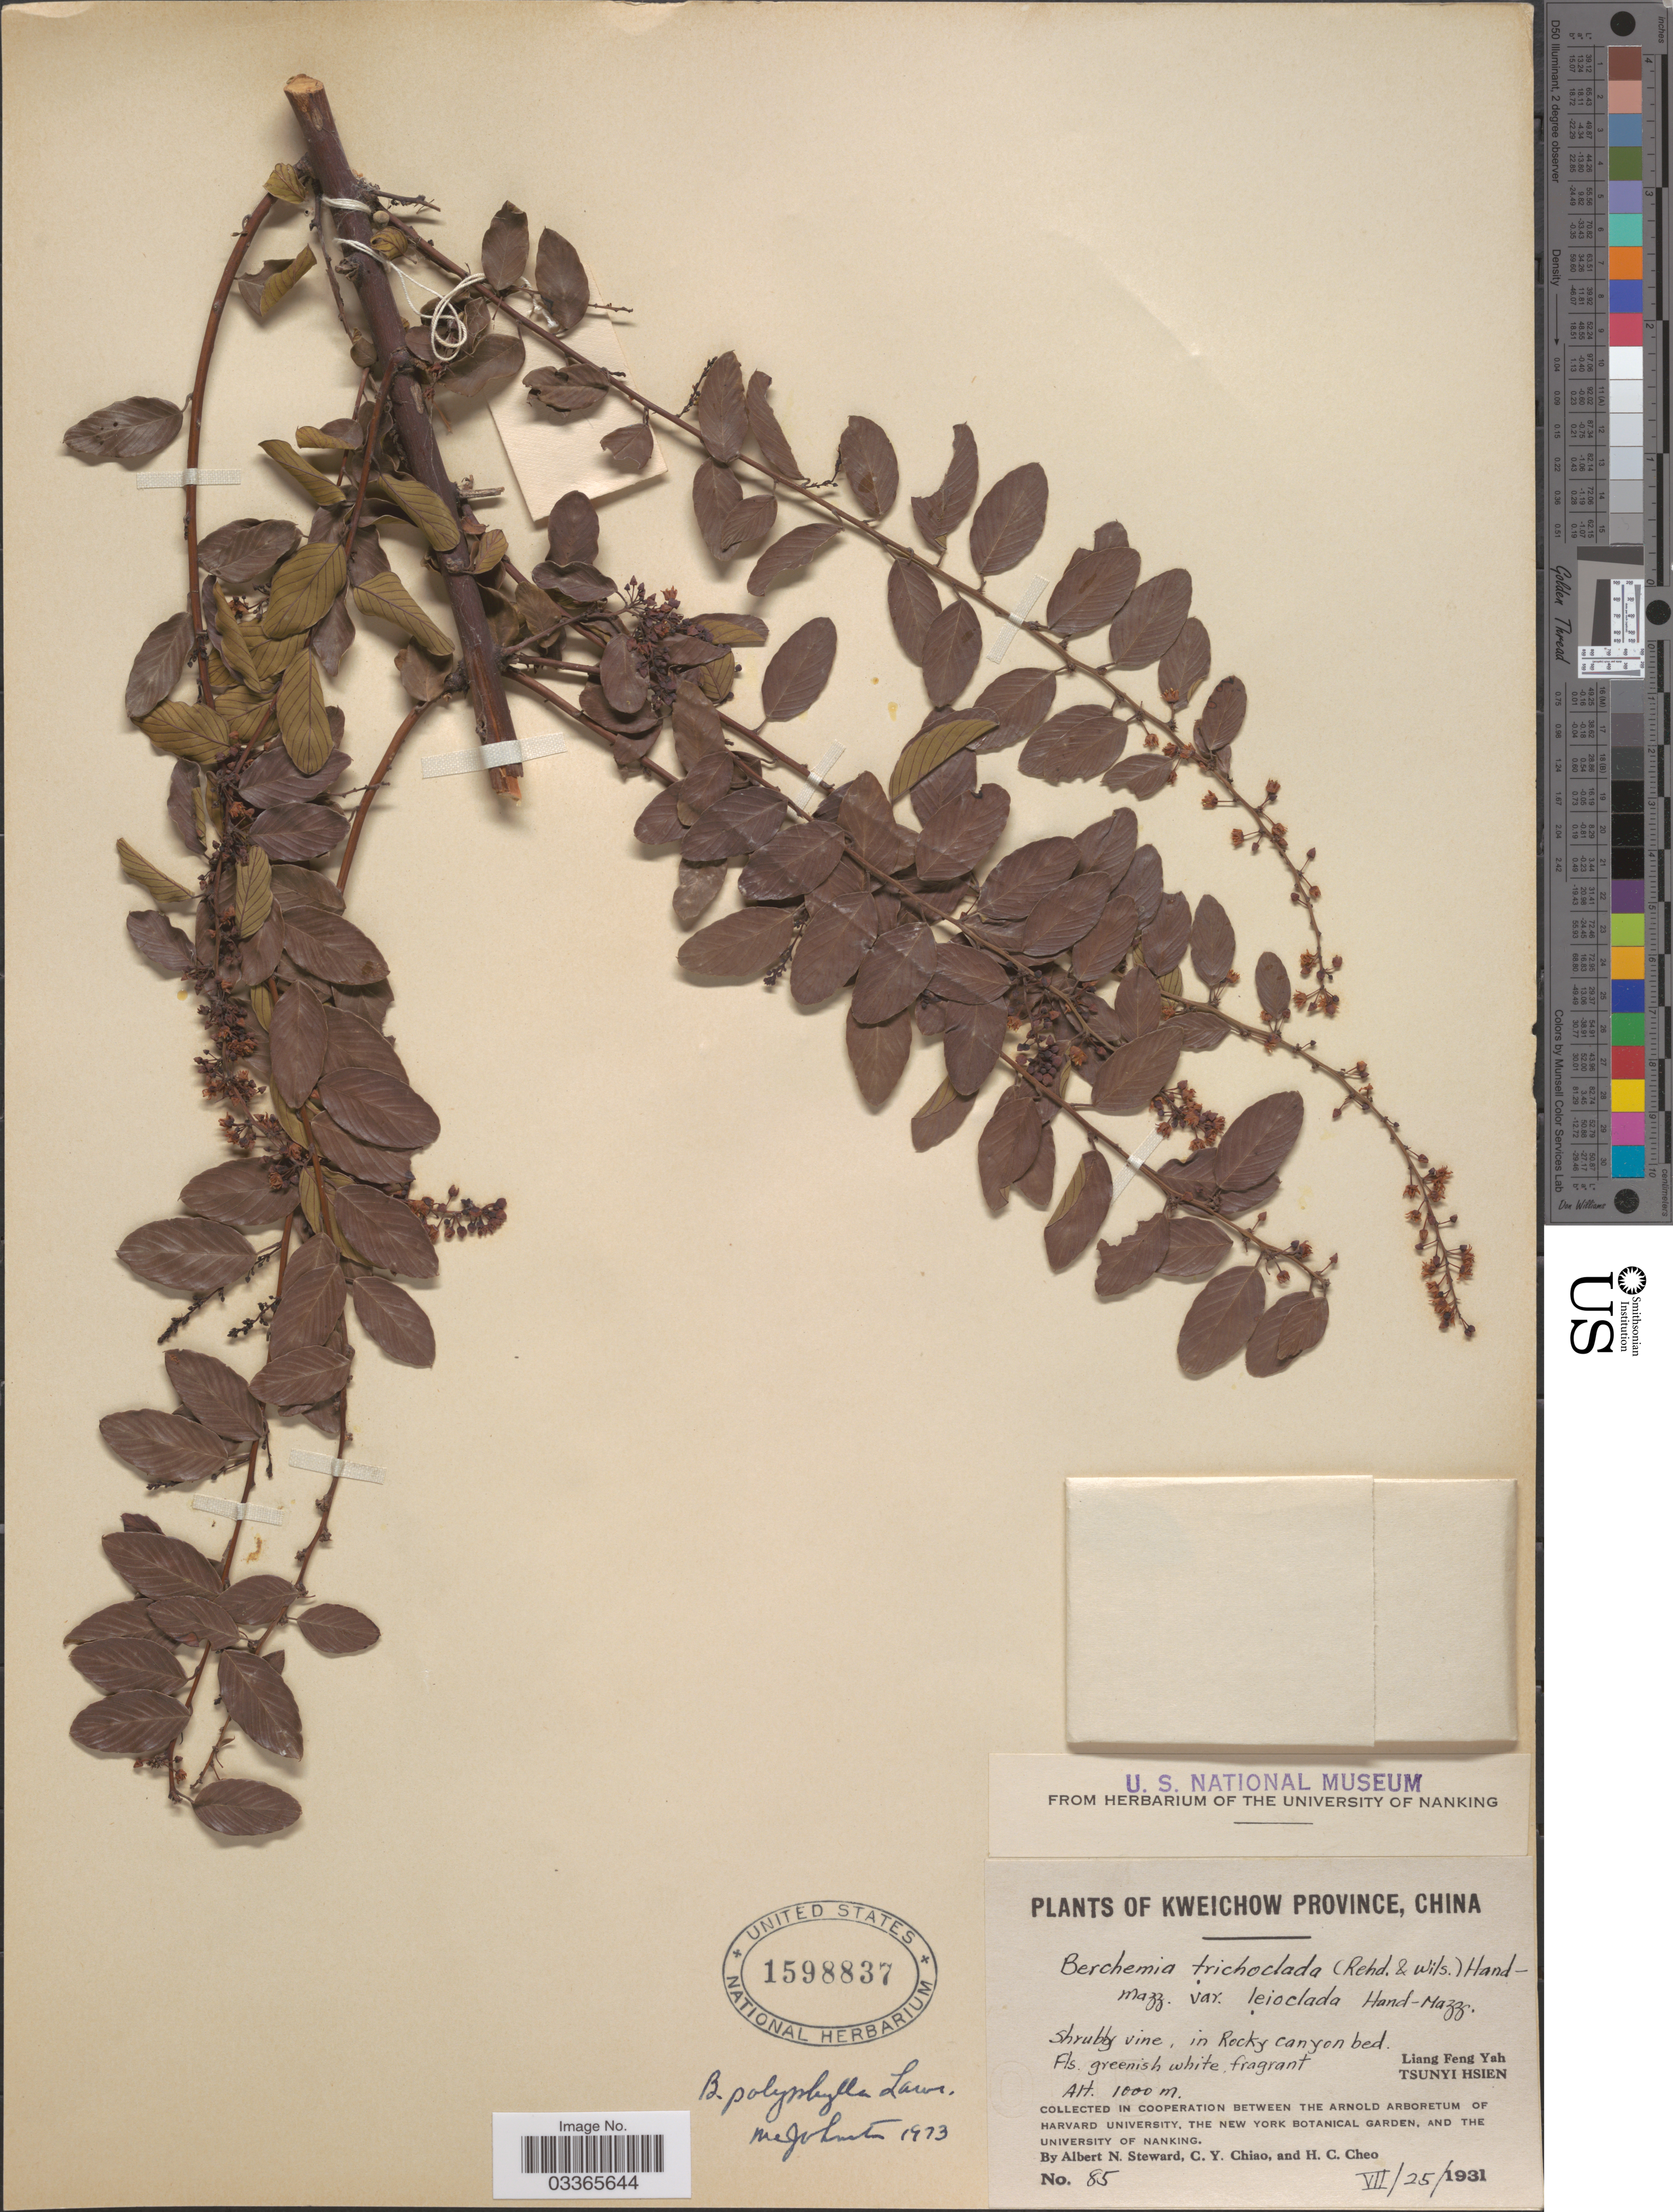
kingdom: Plantae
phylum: Tracheophyta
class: Magnoliopsida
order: Rosales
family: Rhamnaceae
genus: Berchemia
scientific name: Berchemia polyphylla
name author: Wall. ex M.A. Lawson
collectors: A. N. Steward, C. Y. Chiao & H. Cheo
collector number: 85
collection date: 1931-07-25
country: China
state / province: Guizhou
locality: Kweichow Province, Liang Feng Yah, Tsunyi Hsien.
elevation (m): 1000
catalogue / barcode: US 1598837